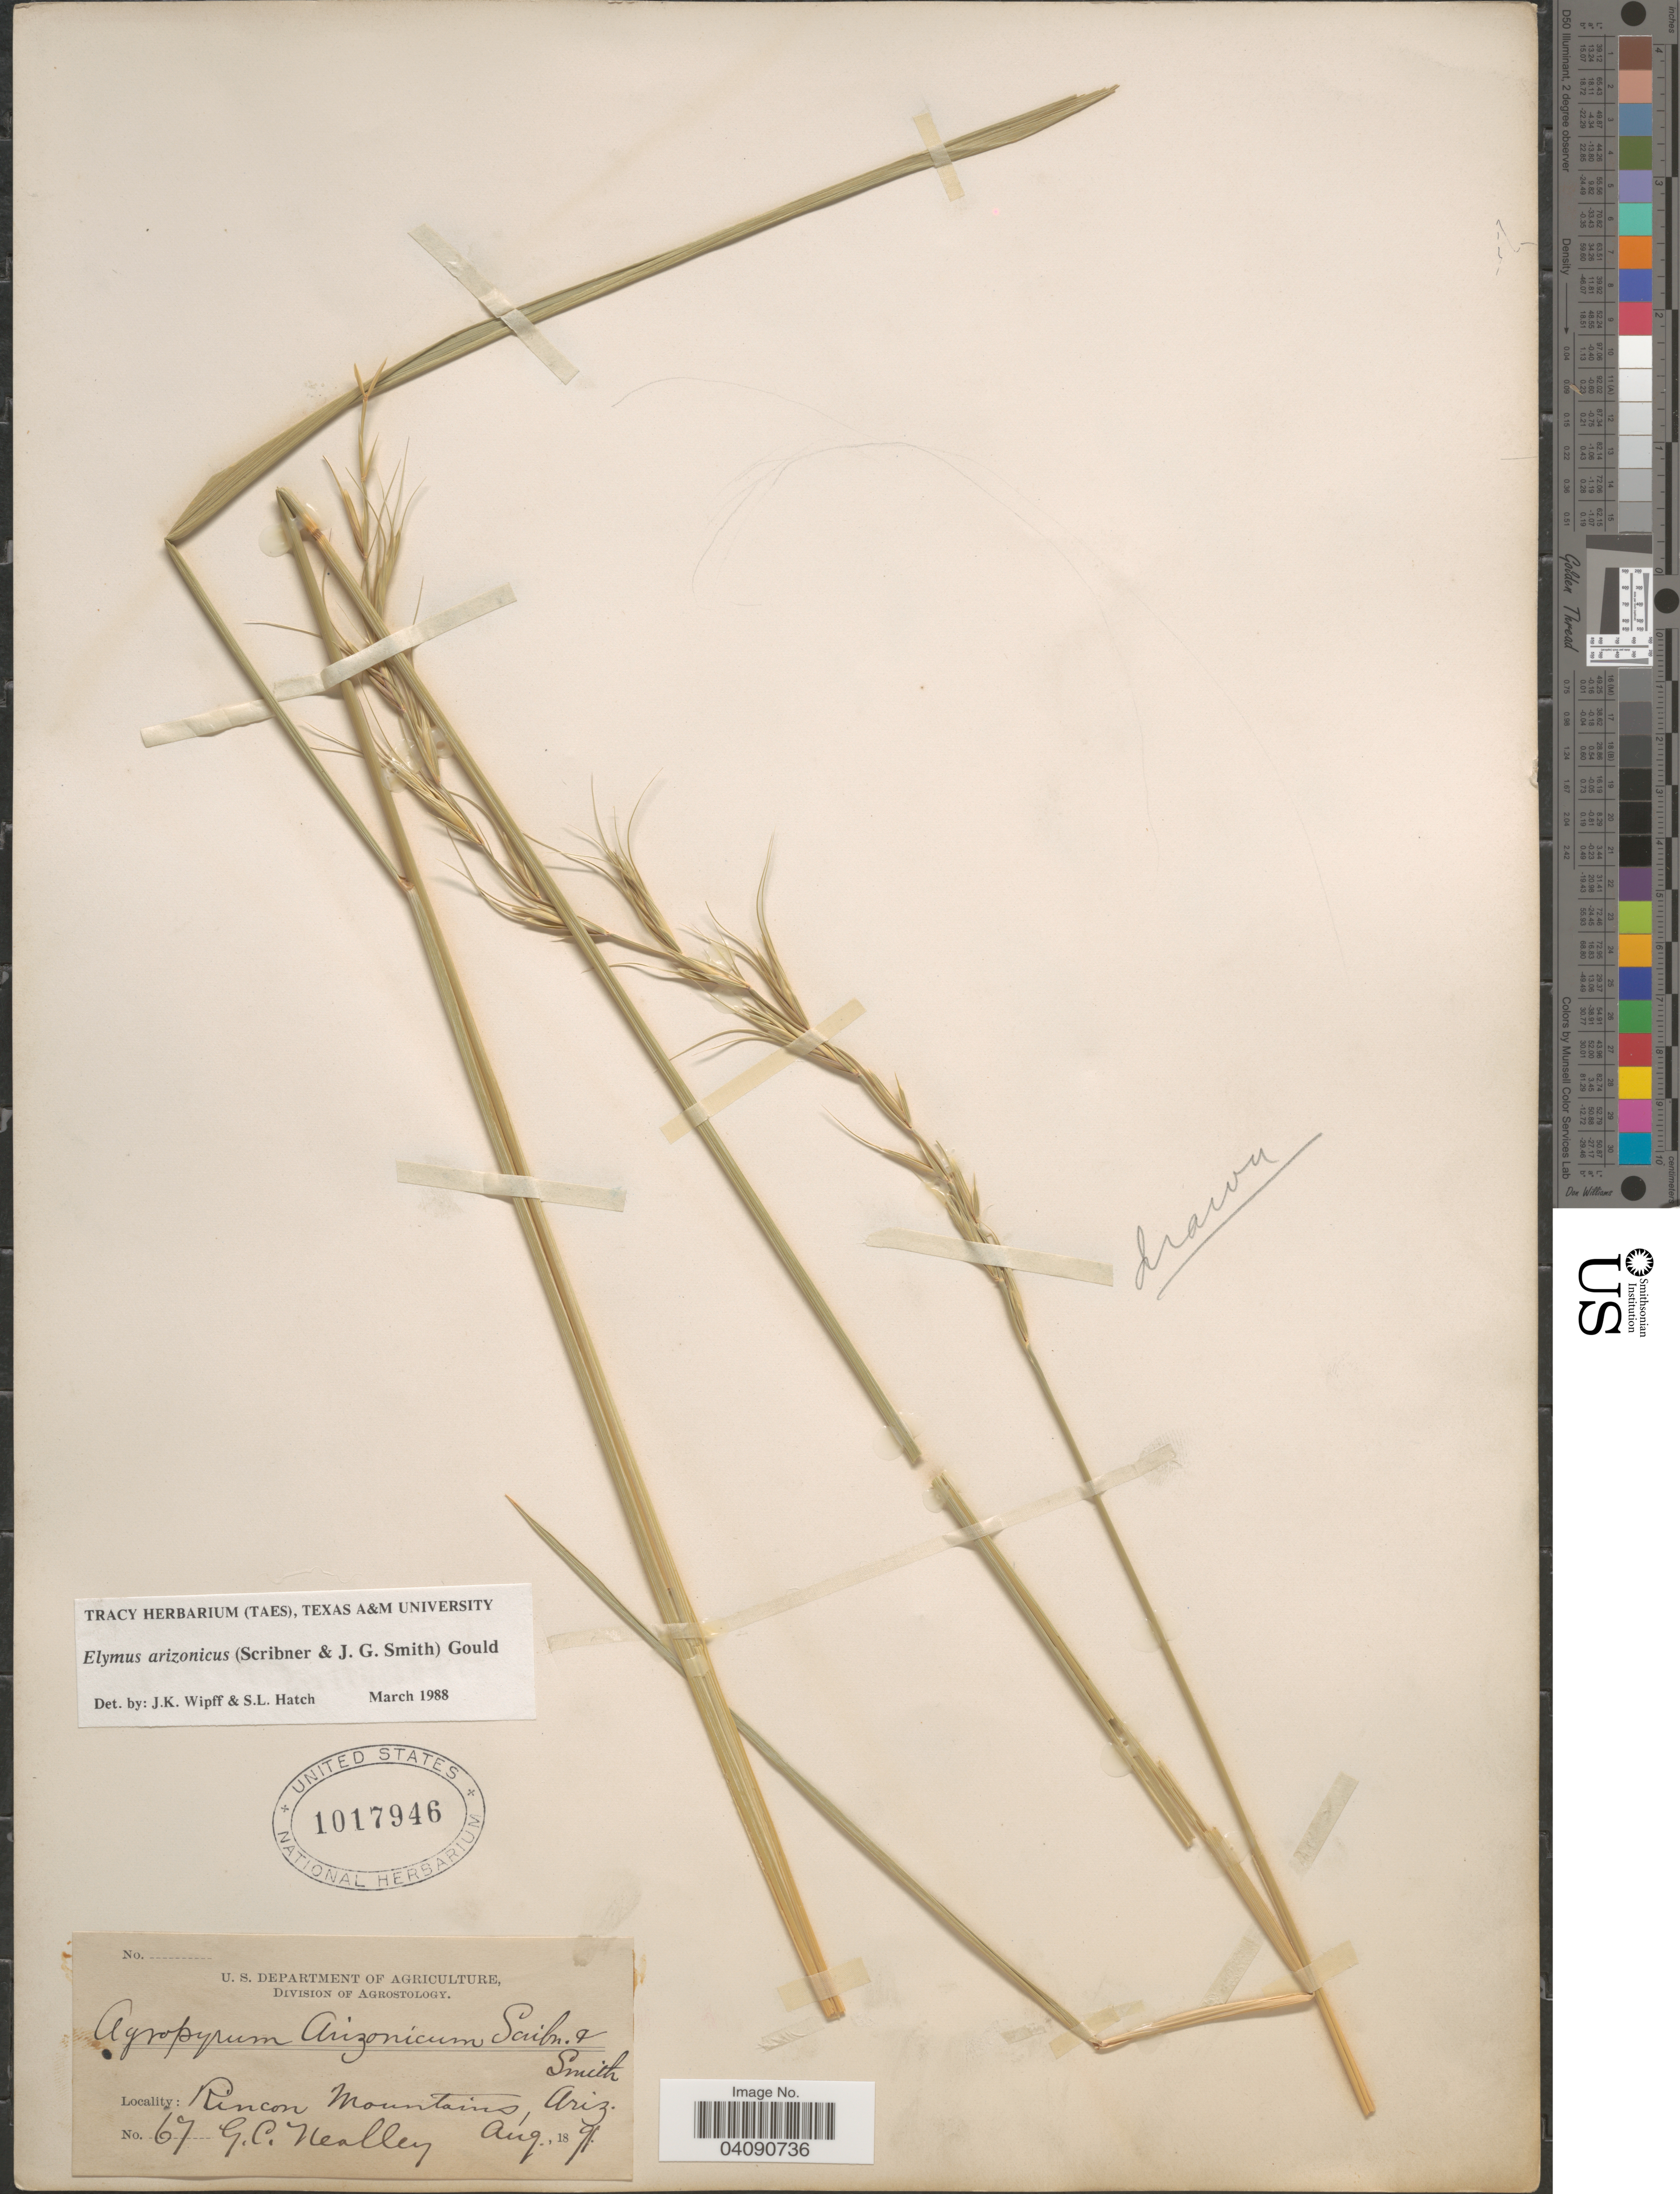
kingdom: Plantae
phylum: Tracheophyta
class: Liliopsida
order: Poales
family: Poaceae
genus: Elymus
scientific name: Elymus arizonicus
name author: (Scribn. & J.G. Sm.) Gould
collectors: G. C. Nealley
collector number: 67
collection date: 1891-08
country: United States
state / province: Arizona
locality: Rincon Mountains.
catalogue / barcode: US 1017946